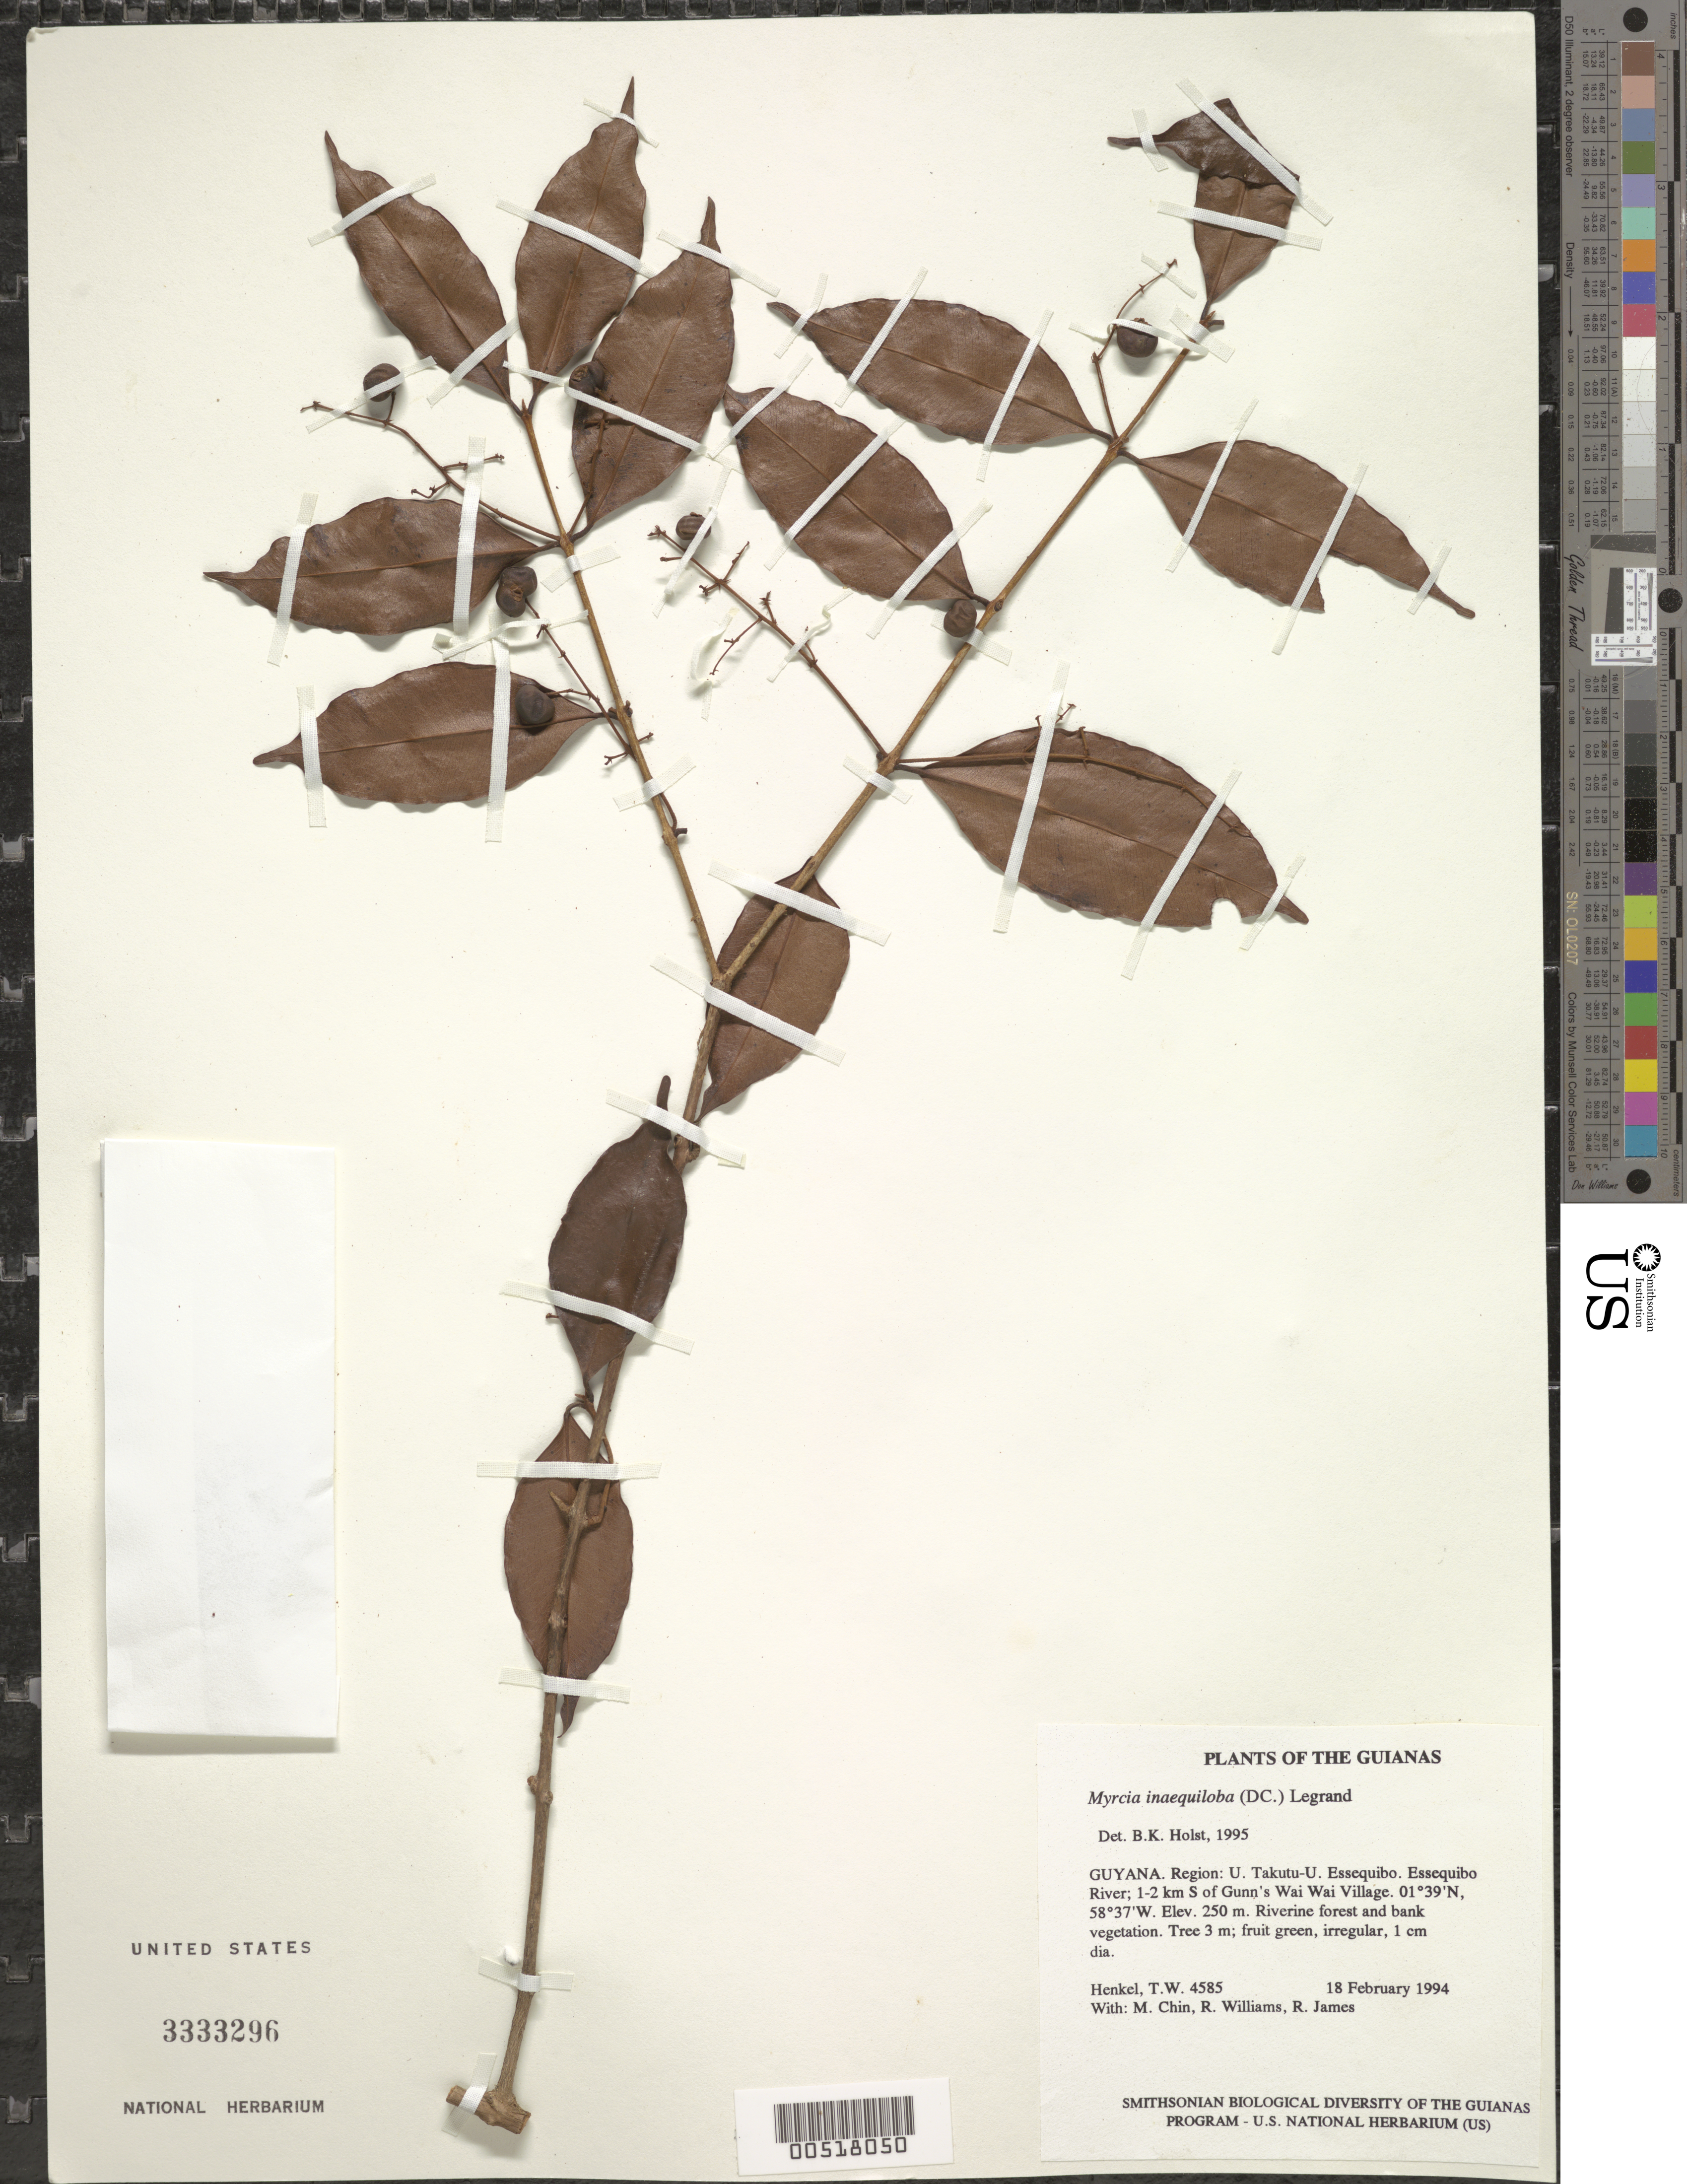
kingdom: Plantae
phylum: Tracheophyta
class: Magnoliopsida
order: Myrtales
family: Myrtaceae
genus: Myrcia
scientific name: Myrcia inaequiloba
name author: (DC.) D. Legrand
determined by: Holst, Bruce K.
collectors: T. Henkel, M. Chin, R. Williams & R. James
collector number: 4585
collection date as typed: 18 February 1994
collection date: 1994-02-18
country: Guyana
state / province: U. Takutu-U. Essequibo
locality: Essequibo River; 1-2 km S of Gunn's Wai Wai Village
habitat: Riverine forest and bank vegetation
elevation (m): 250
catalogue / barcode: US 3333296